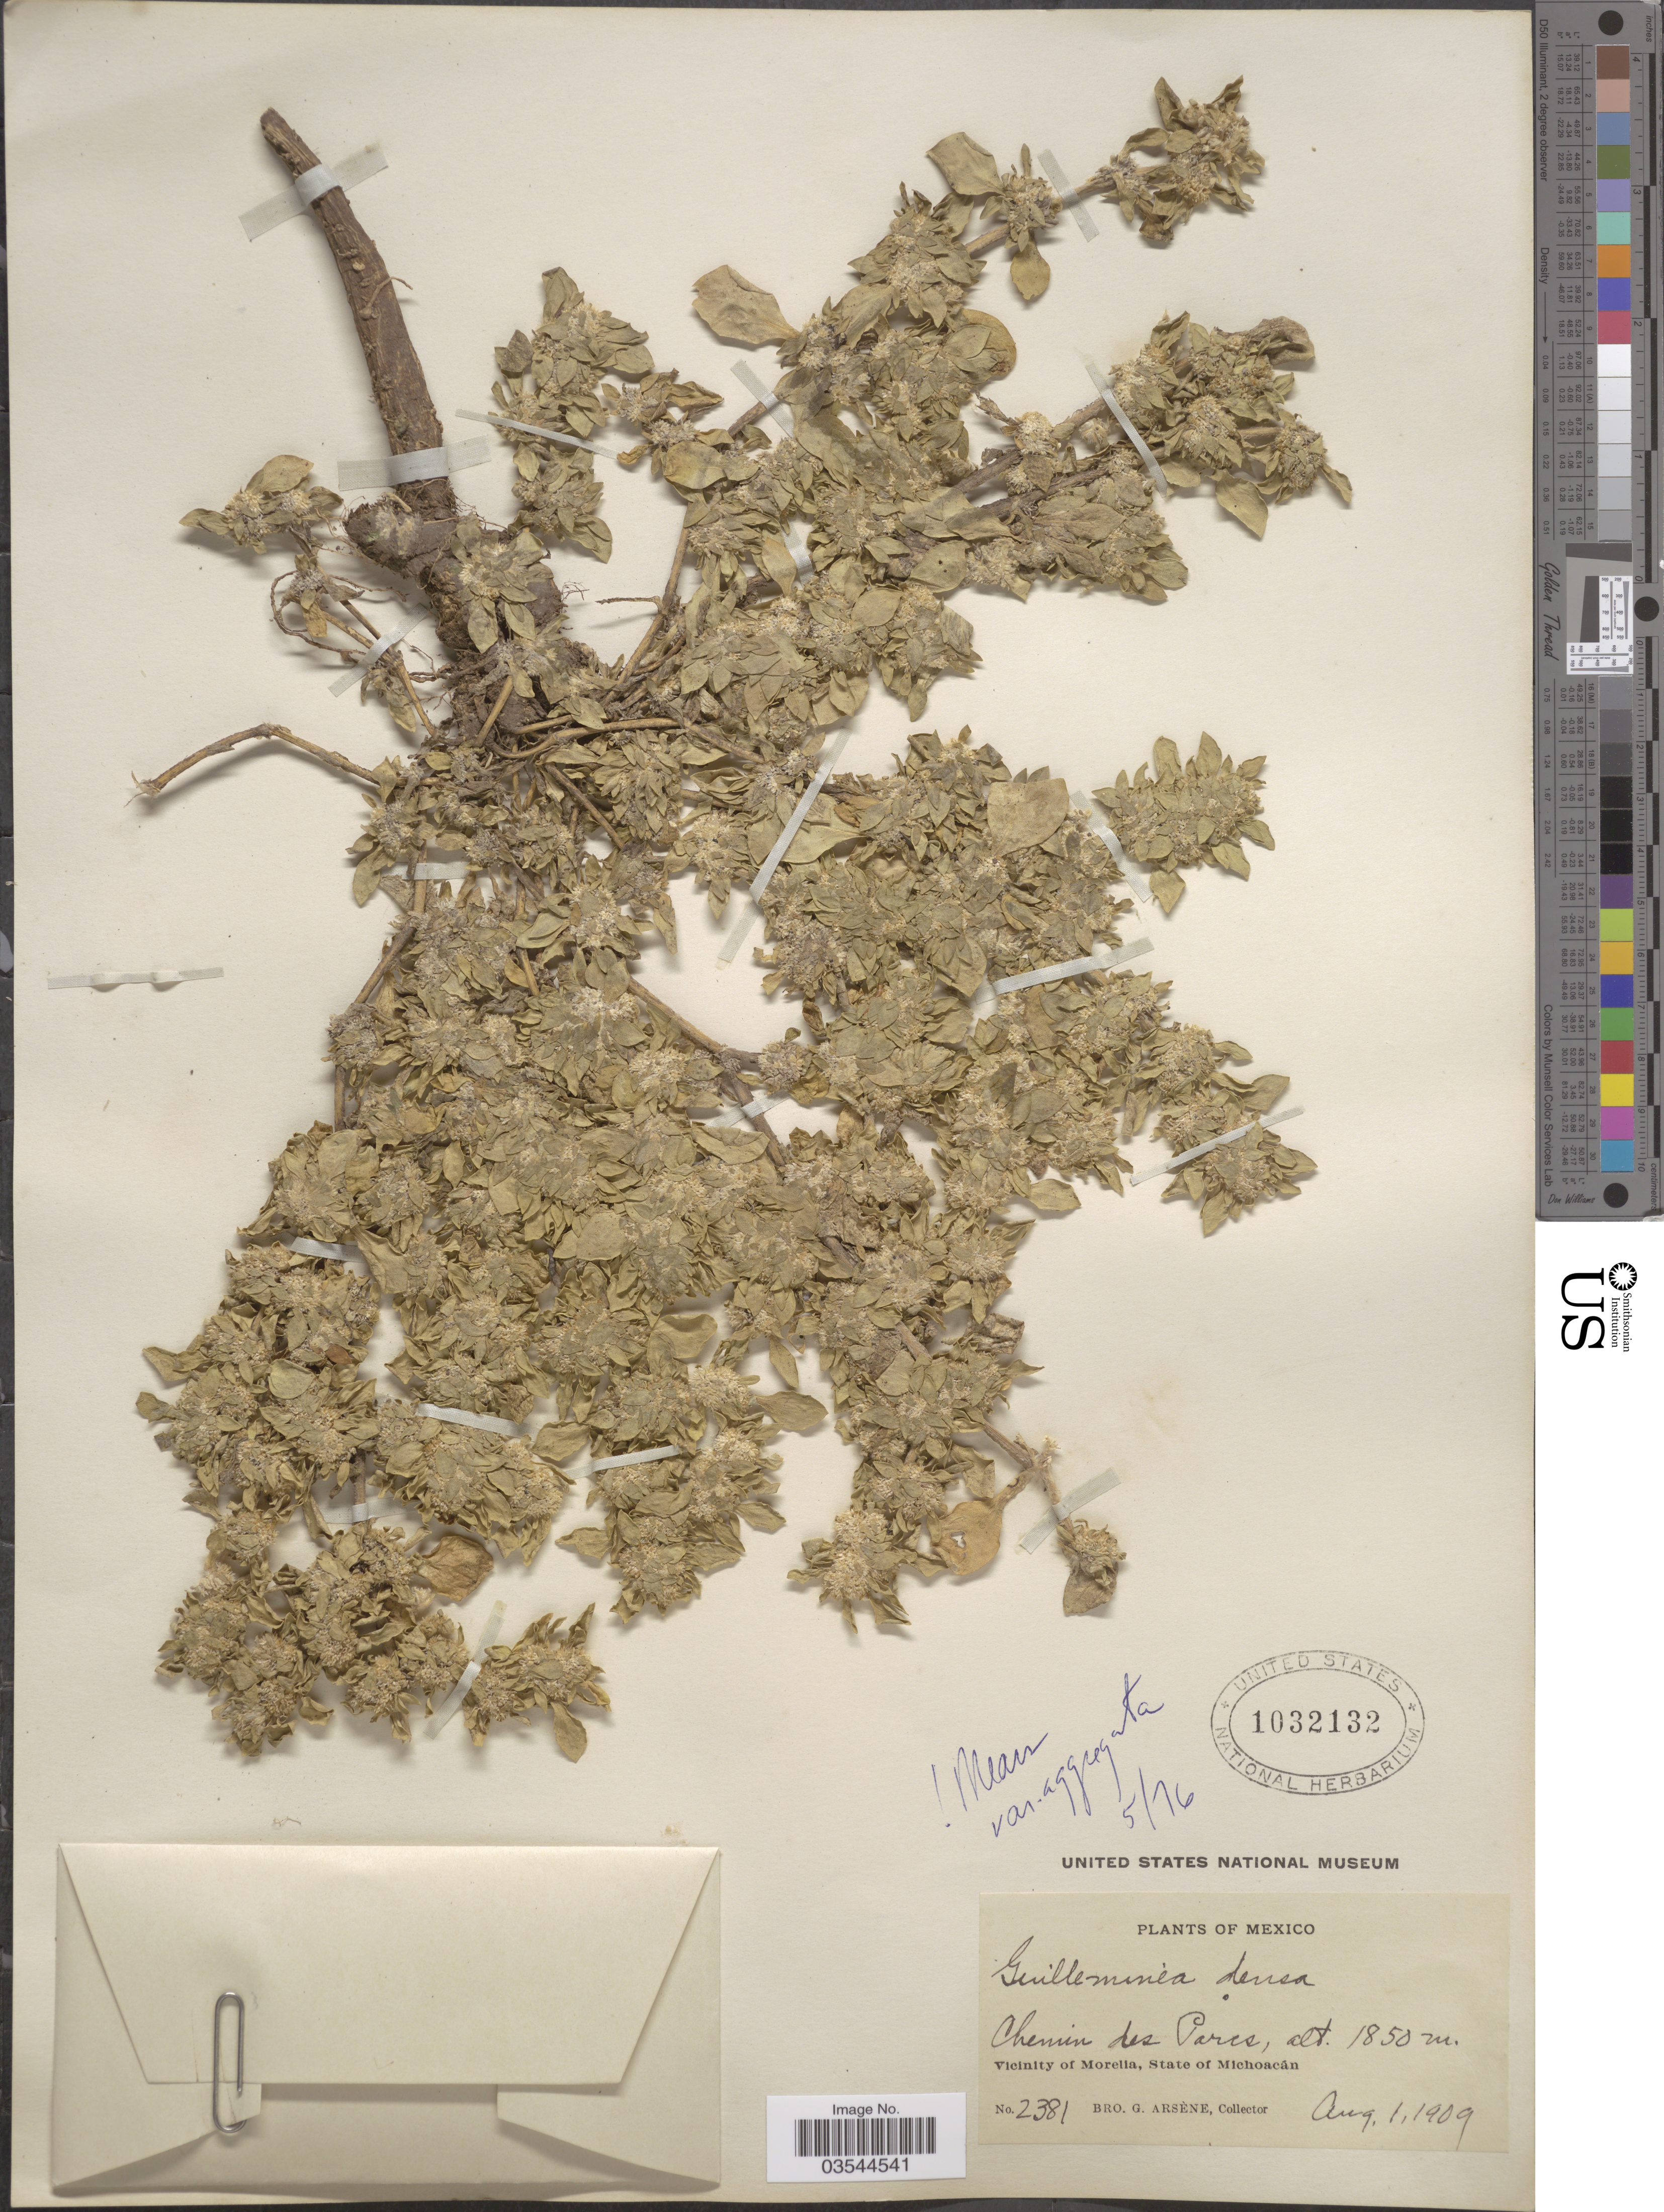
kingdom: Plantae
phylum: Tracheophyta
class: Magnoliopsida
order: Caryophyllales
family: Amaranthaceae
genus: Guilleminea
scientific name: Guilleminea densa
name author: (Humb. & Bonpl. ex Schult.) Moq.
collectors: Bro. G. Arsène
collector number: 2381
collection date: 1909-08-01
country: Mexico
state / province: Michoacán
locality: Chemin des Parcs. Vicinity of Morelia.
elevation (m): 1850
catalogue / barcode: US 1032132